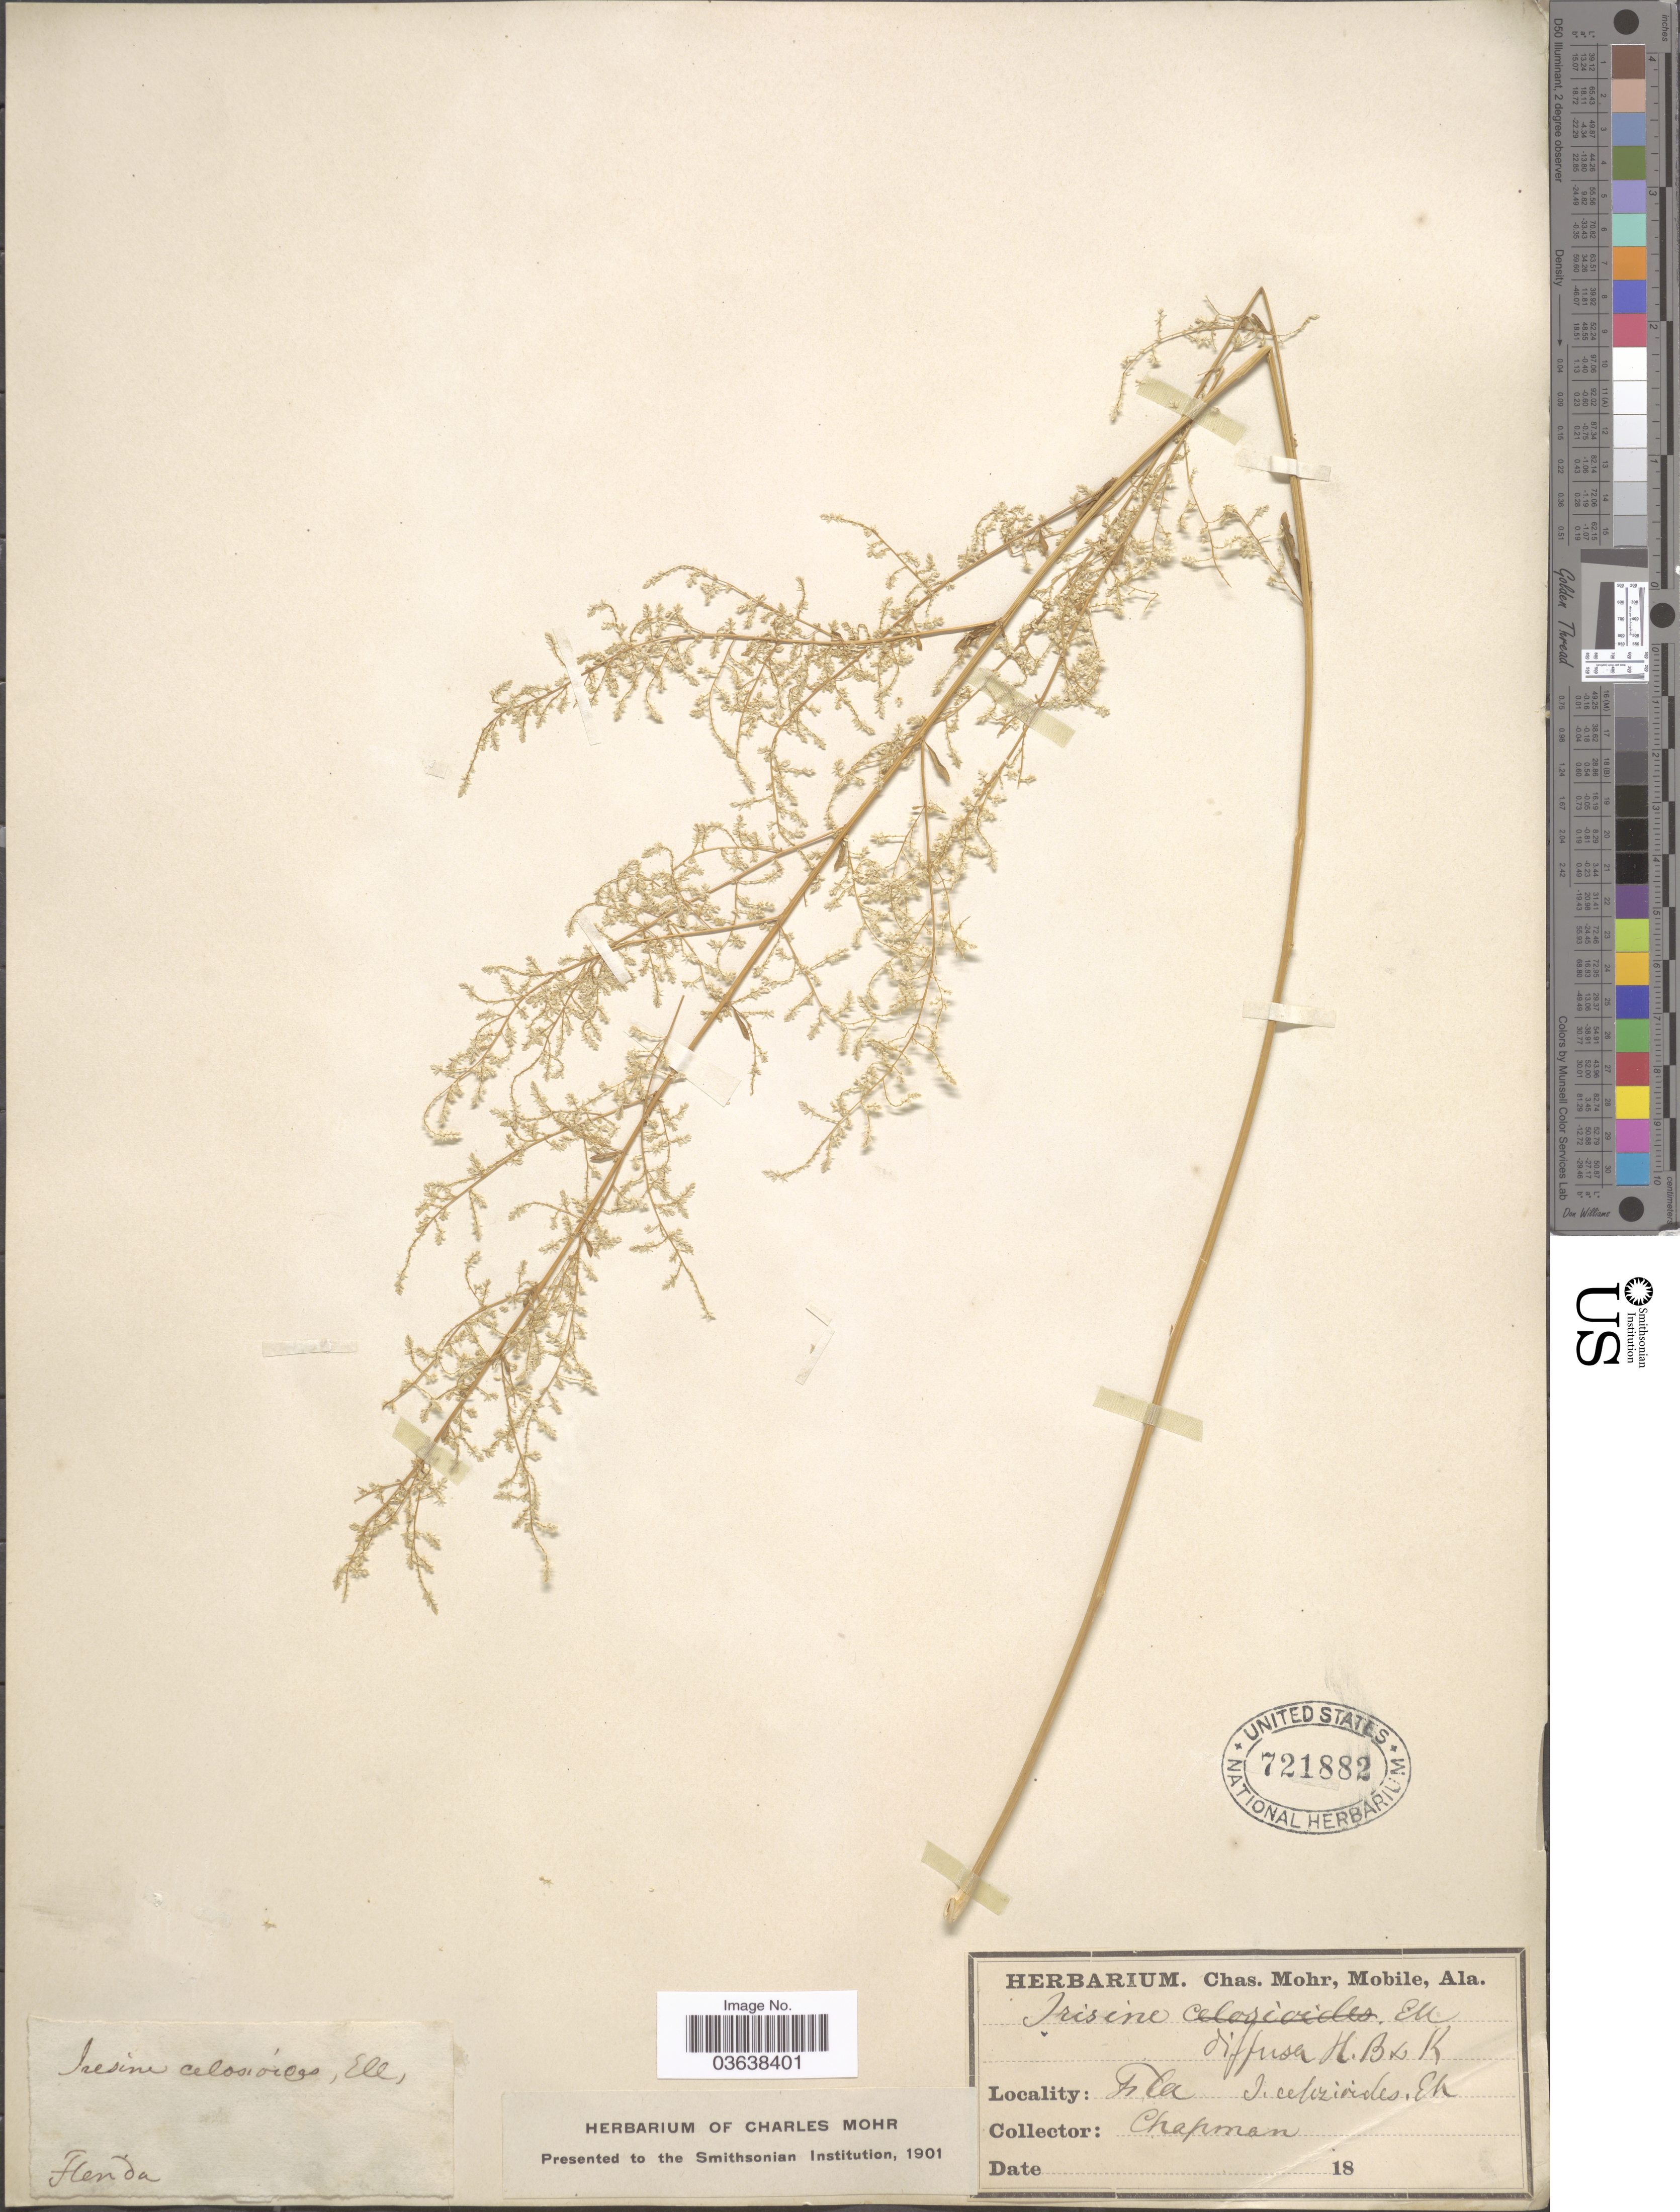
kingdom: Plantae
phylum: Tracheophyta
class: Magnoliopsida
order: Caryophyllales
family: Amaranthaceae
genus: Iresine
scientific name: Iresine celosia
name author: L.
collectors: A. Chapman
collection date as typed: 18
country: United States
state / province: Florida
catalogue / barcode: US 721882